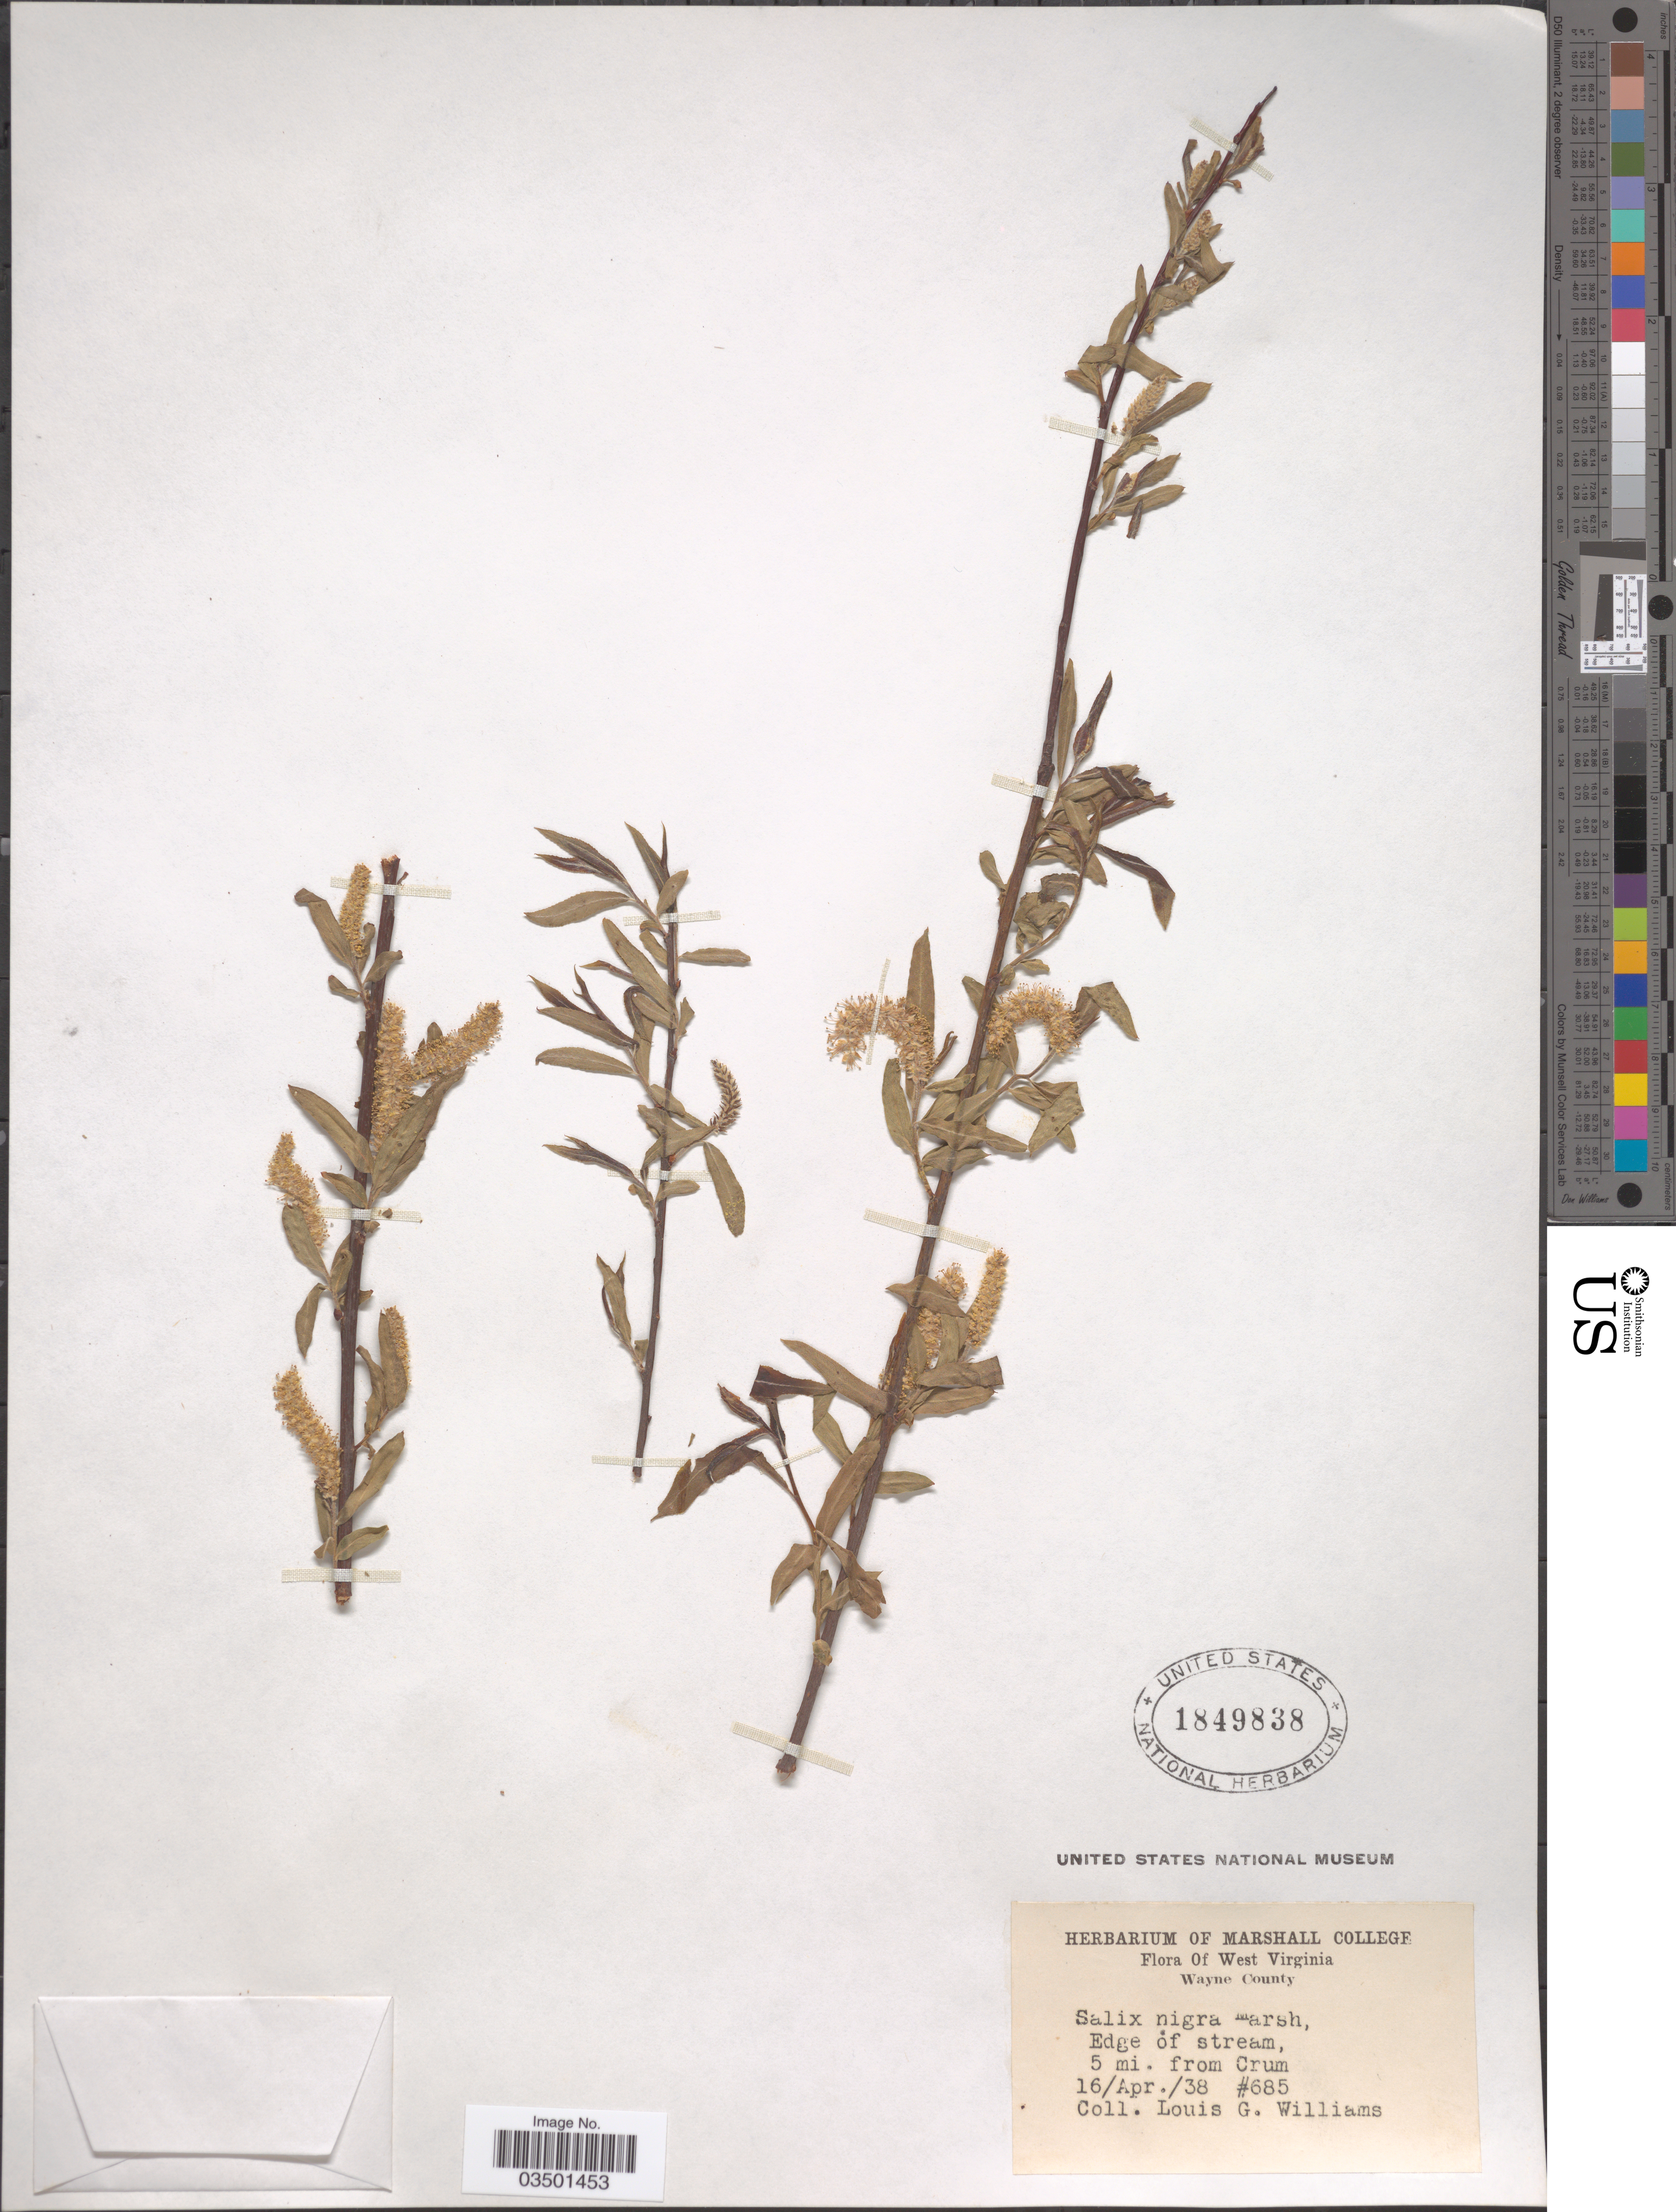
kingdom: Plantae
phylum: Tracheophyta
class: Magnoliopsida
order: Malpighiales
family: Salicaceae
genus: Salix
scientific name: Salix nigra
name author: Marshall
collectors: L. G. Williams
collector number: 685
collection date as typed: Transcribed d/m/y: 16/4/38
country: United States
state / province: West Virginia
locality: Edge of stream, 5 mi. from Crum.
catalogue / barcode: US 1849838